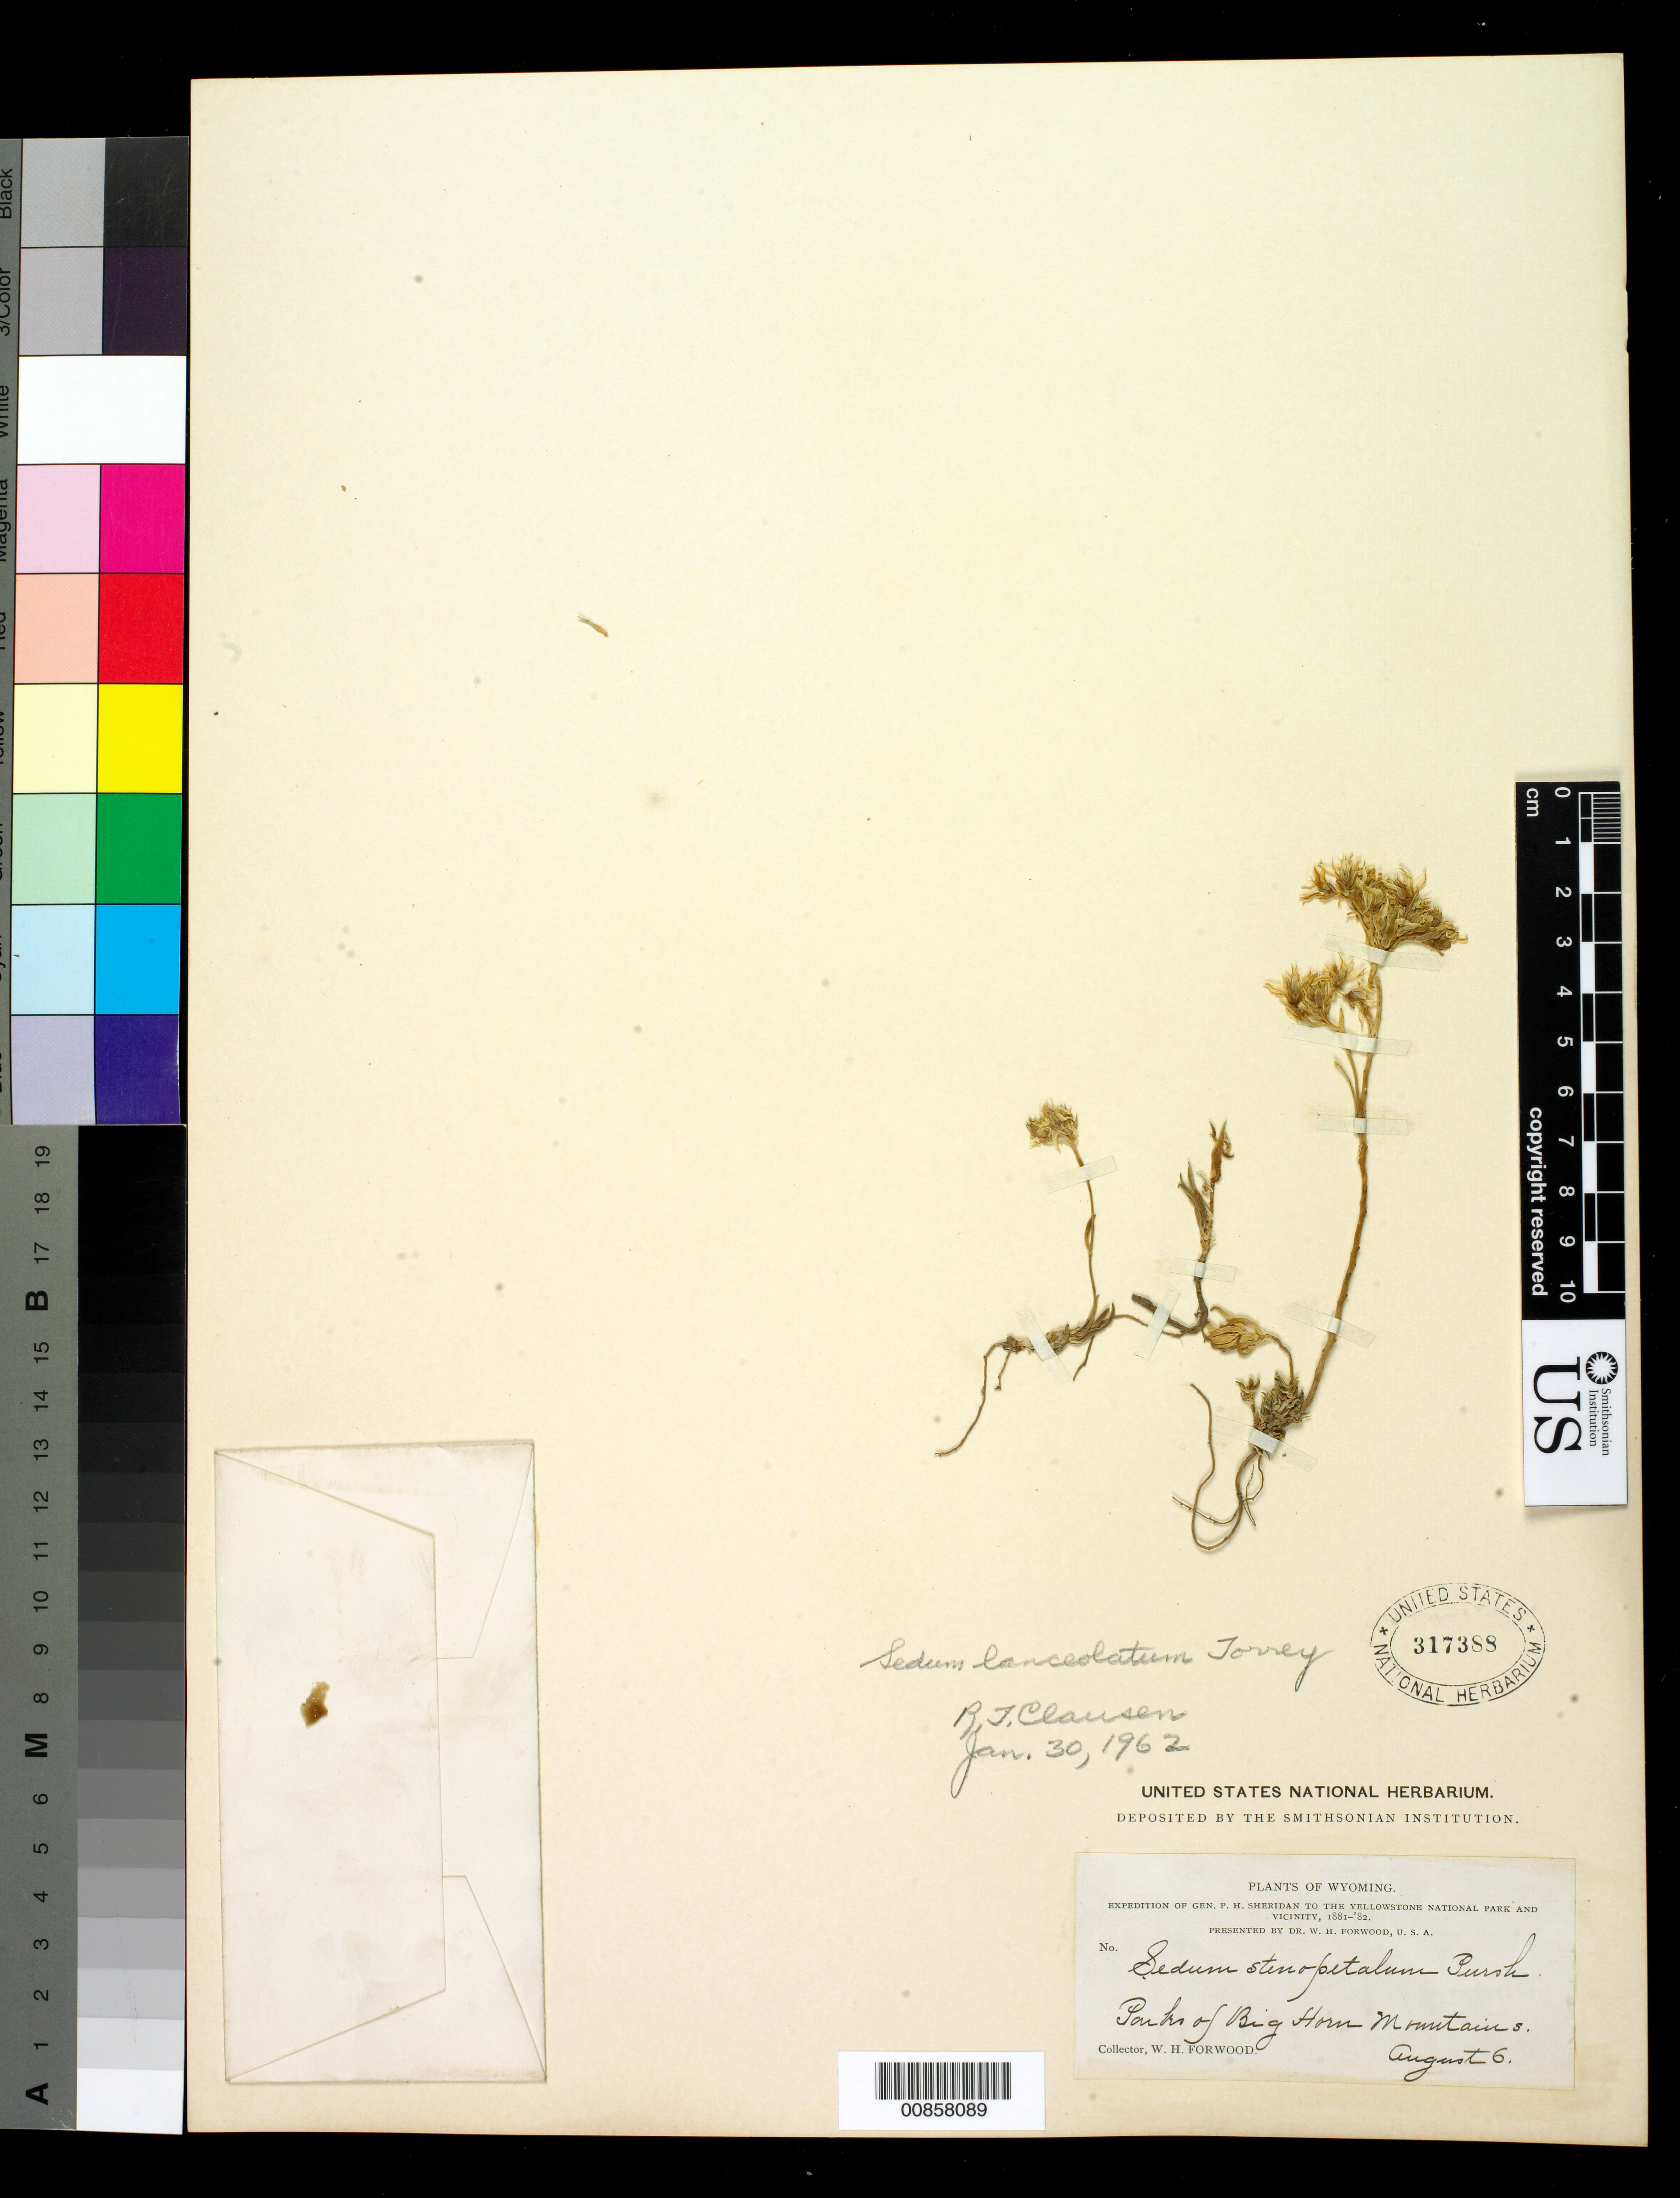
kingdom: Plantae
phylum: Tracheophyta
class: Magnoliopsida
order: Saxifragales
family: Crassulaceae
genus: Sedum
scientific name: Sedum lanceolatum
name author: Torr.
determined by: Clausen, R. J.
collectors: W. Forwood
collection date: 1881-08-06/1882-08-06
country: United States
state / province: Wyoming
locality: Parks of Big Horn Mtns.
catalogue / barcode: US 317388